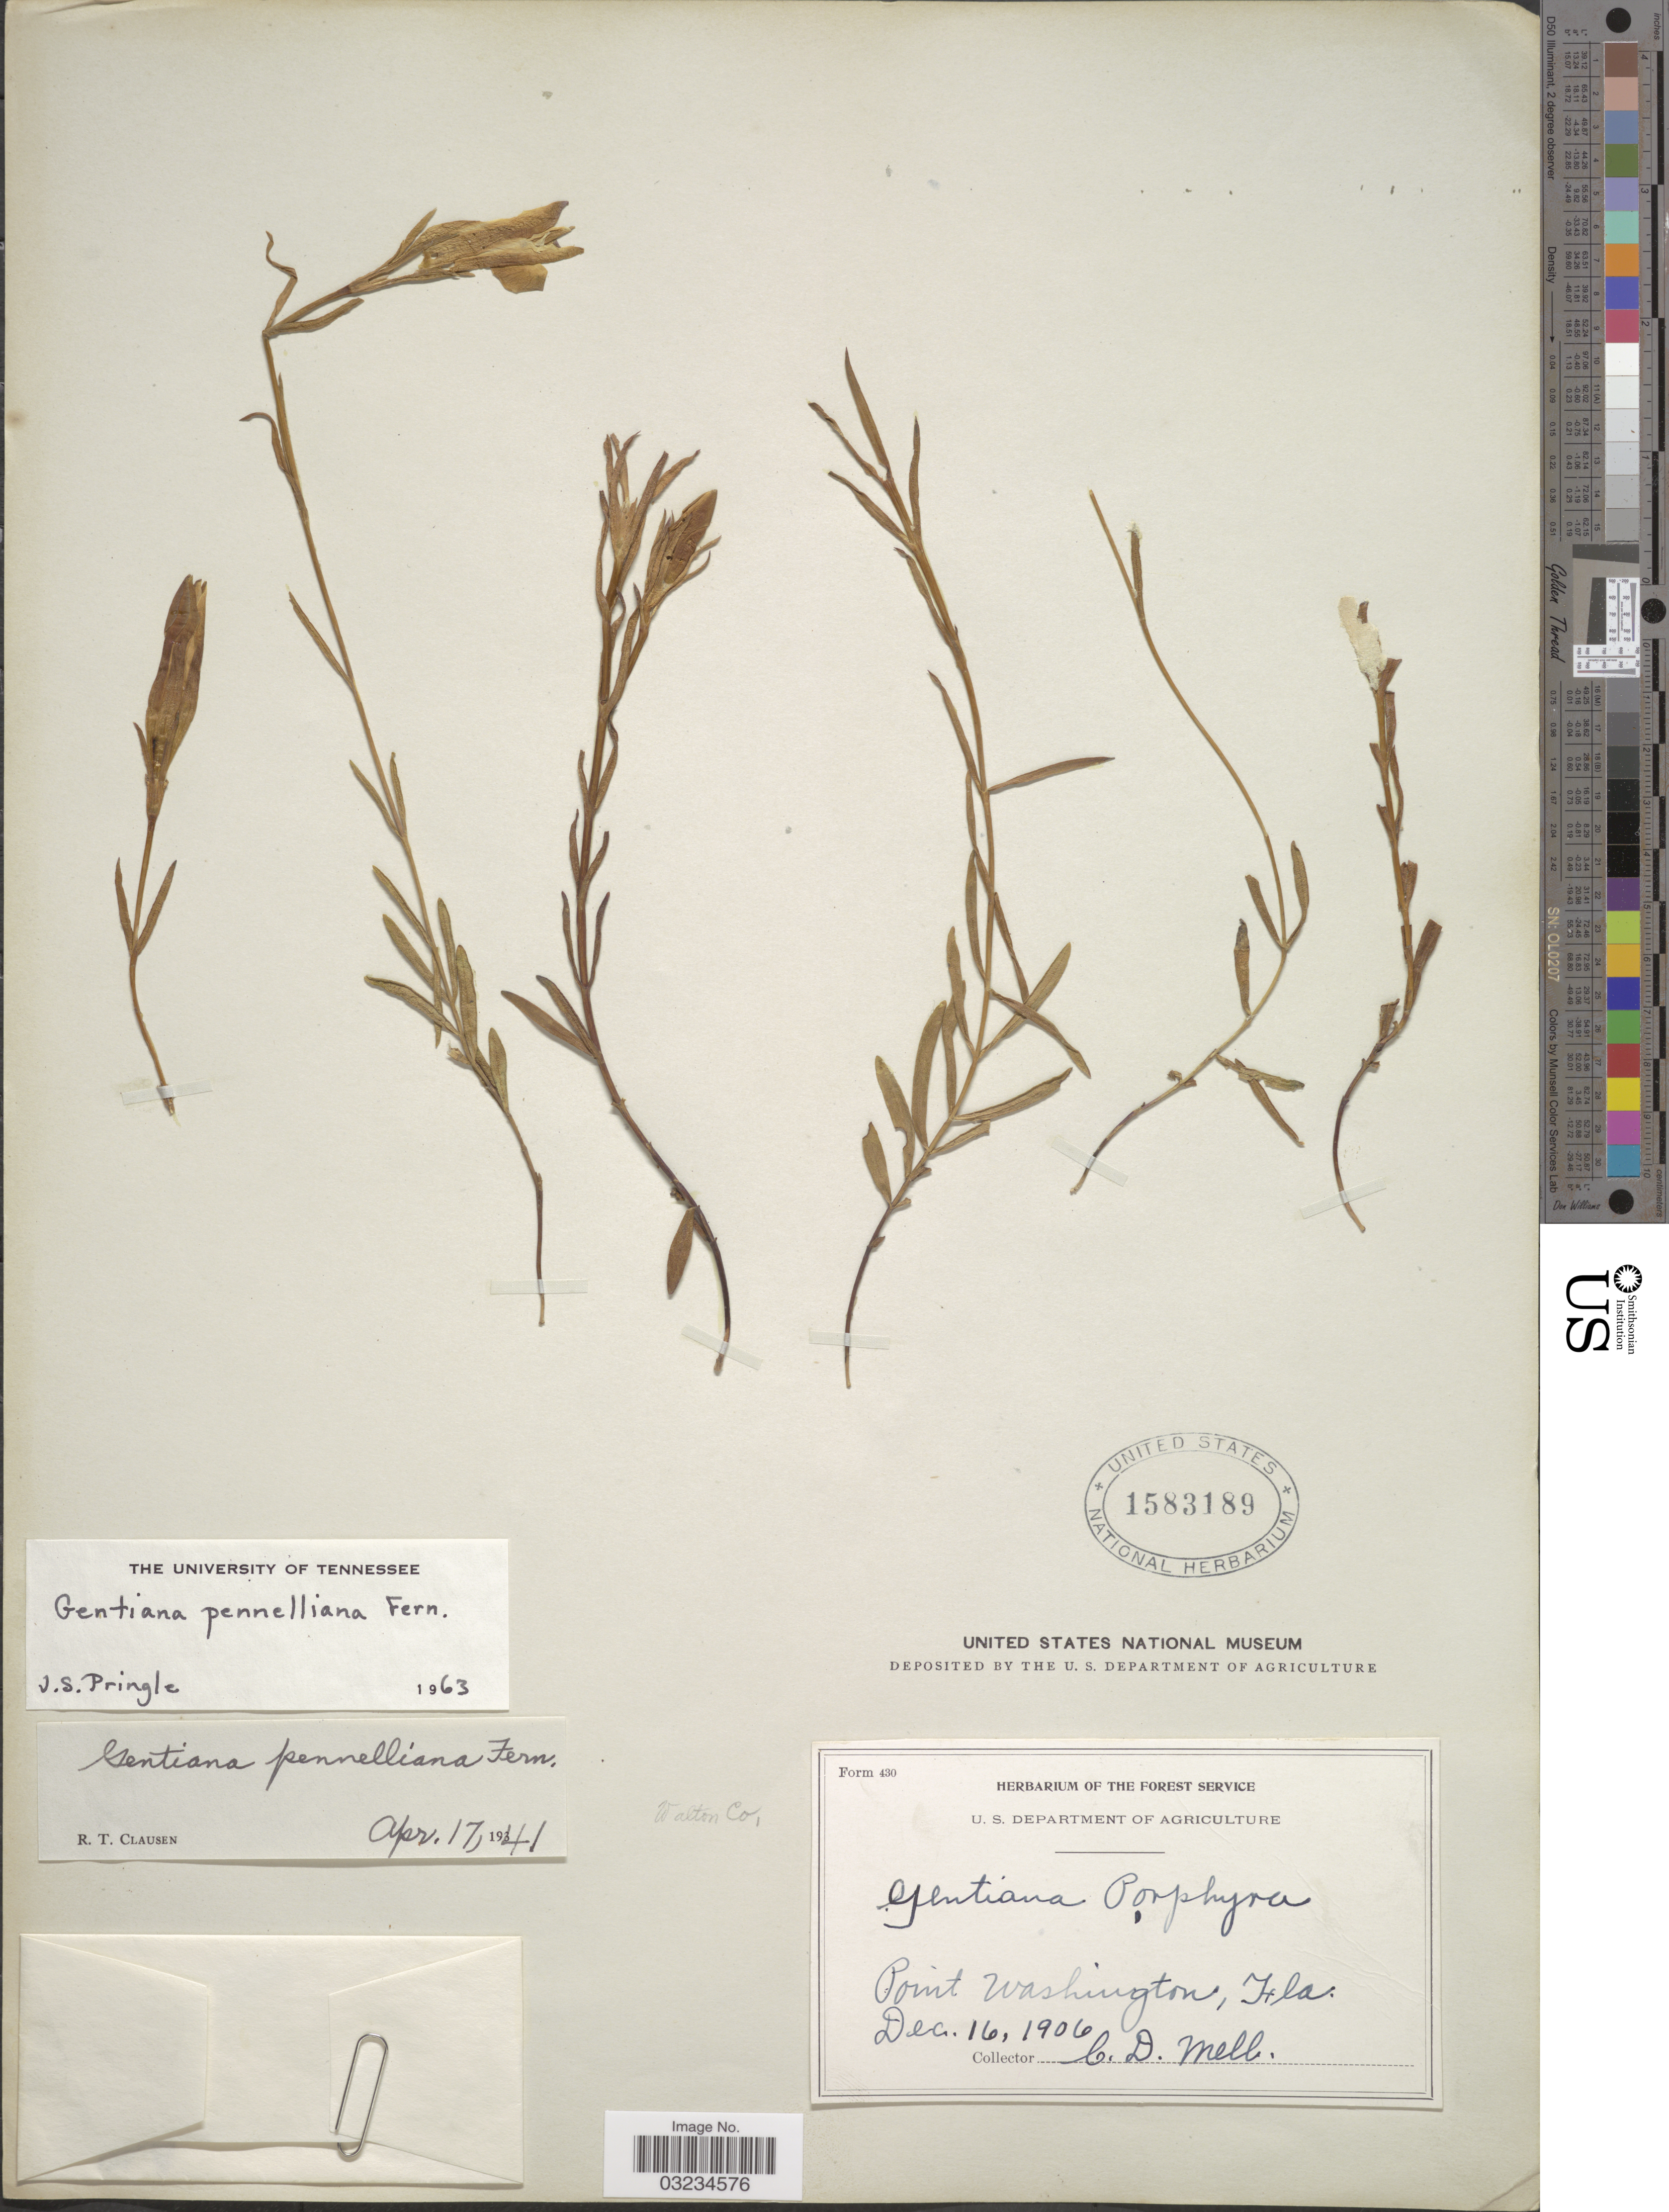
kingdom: Plantae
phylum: Tracheophyta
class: Magnoliopsida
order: Gentianales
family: Gentianaceae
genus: Gentiana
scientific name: Gentiana pennelliana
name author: Fernald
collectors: C. D. Mell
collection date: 1906-12-16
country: United States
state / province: Florida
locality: Point Washington.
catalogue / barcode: US 1583189